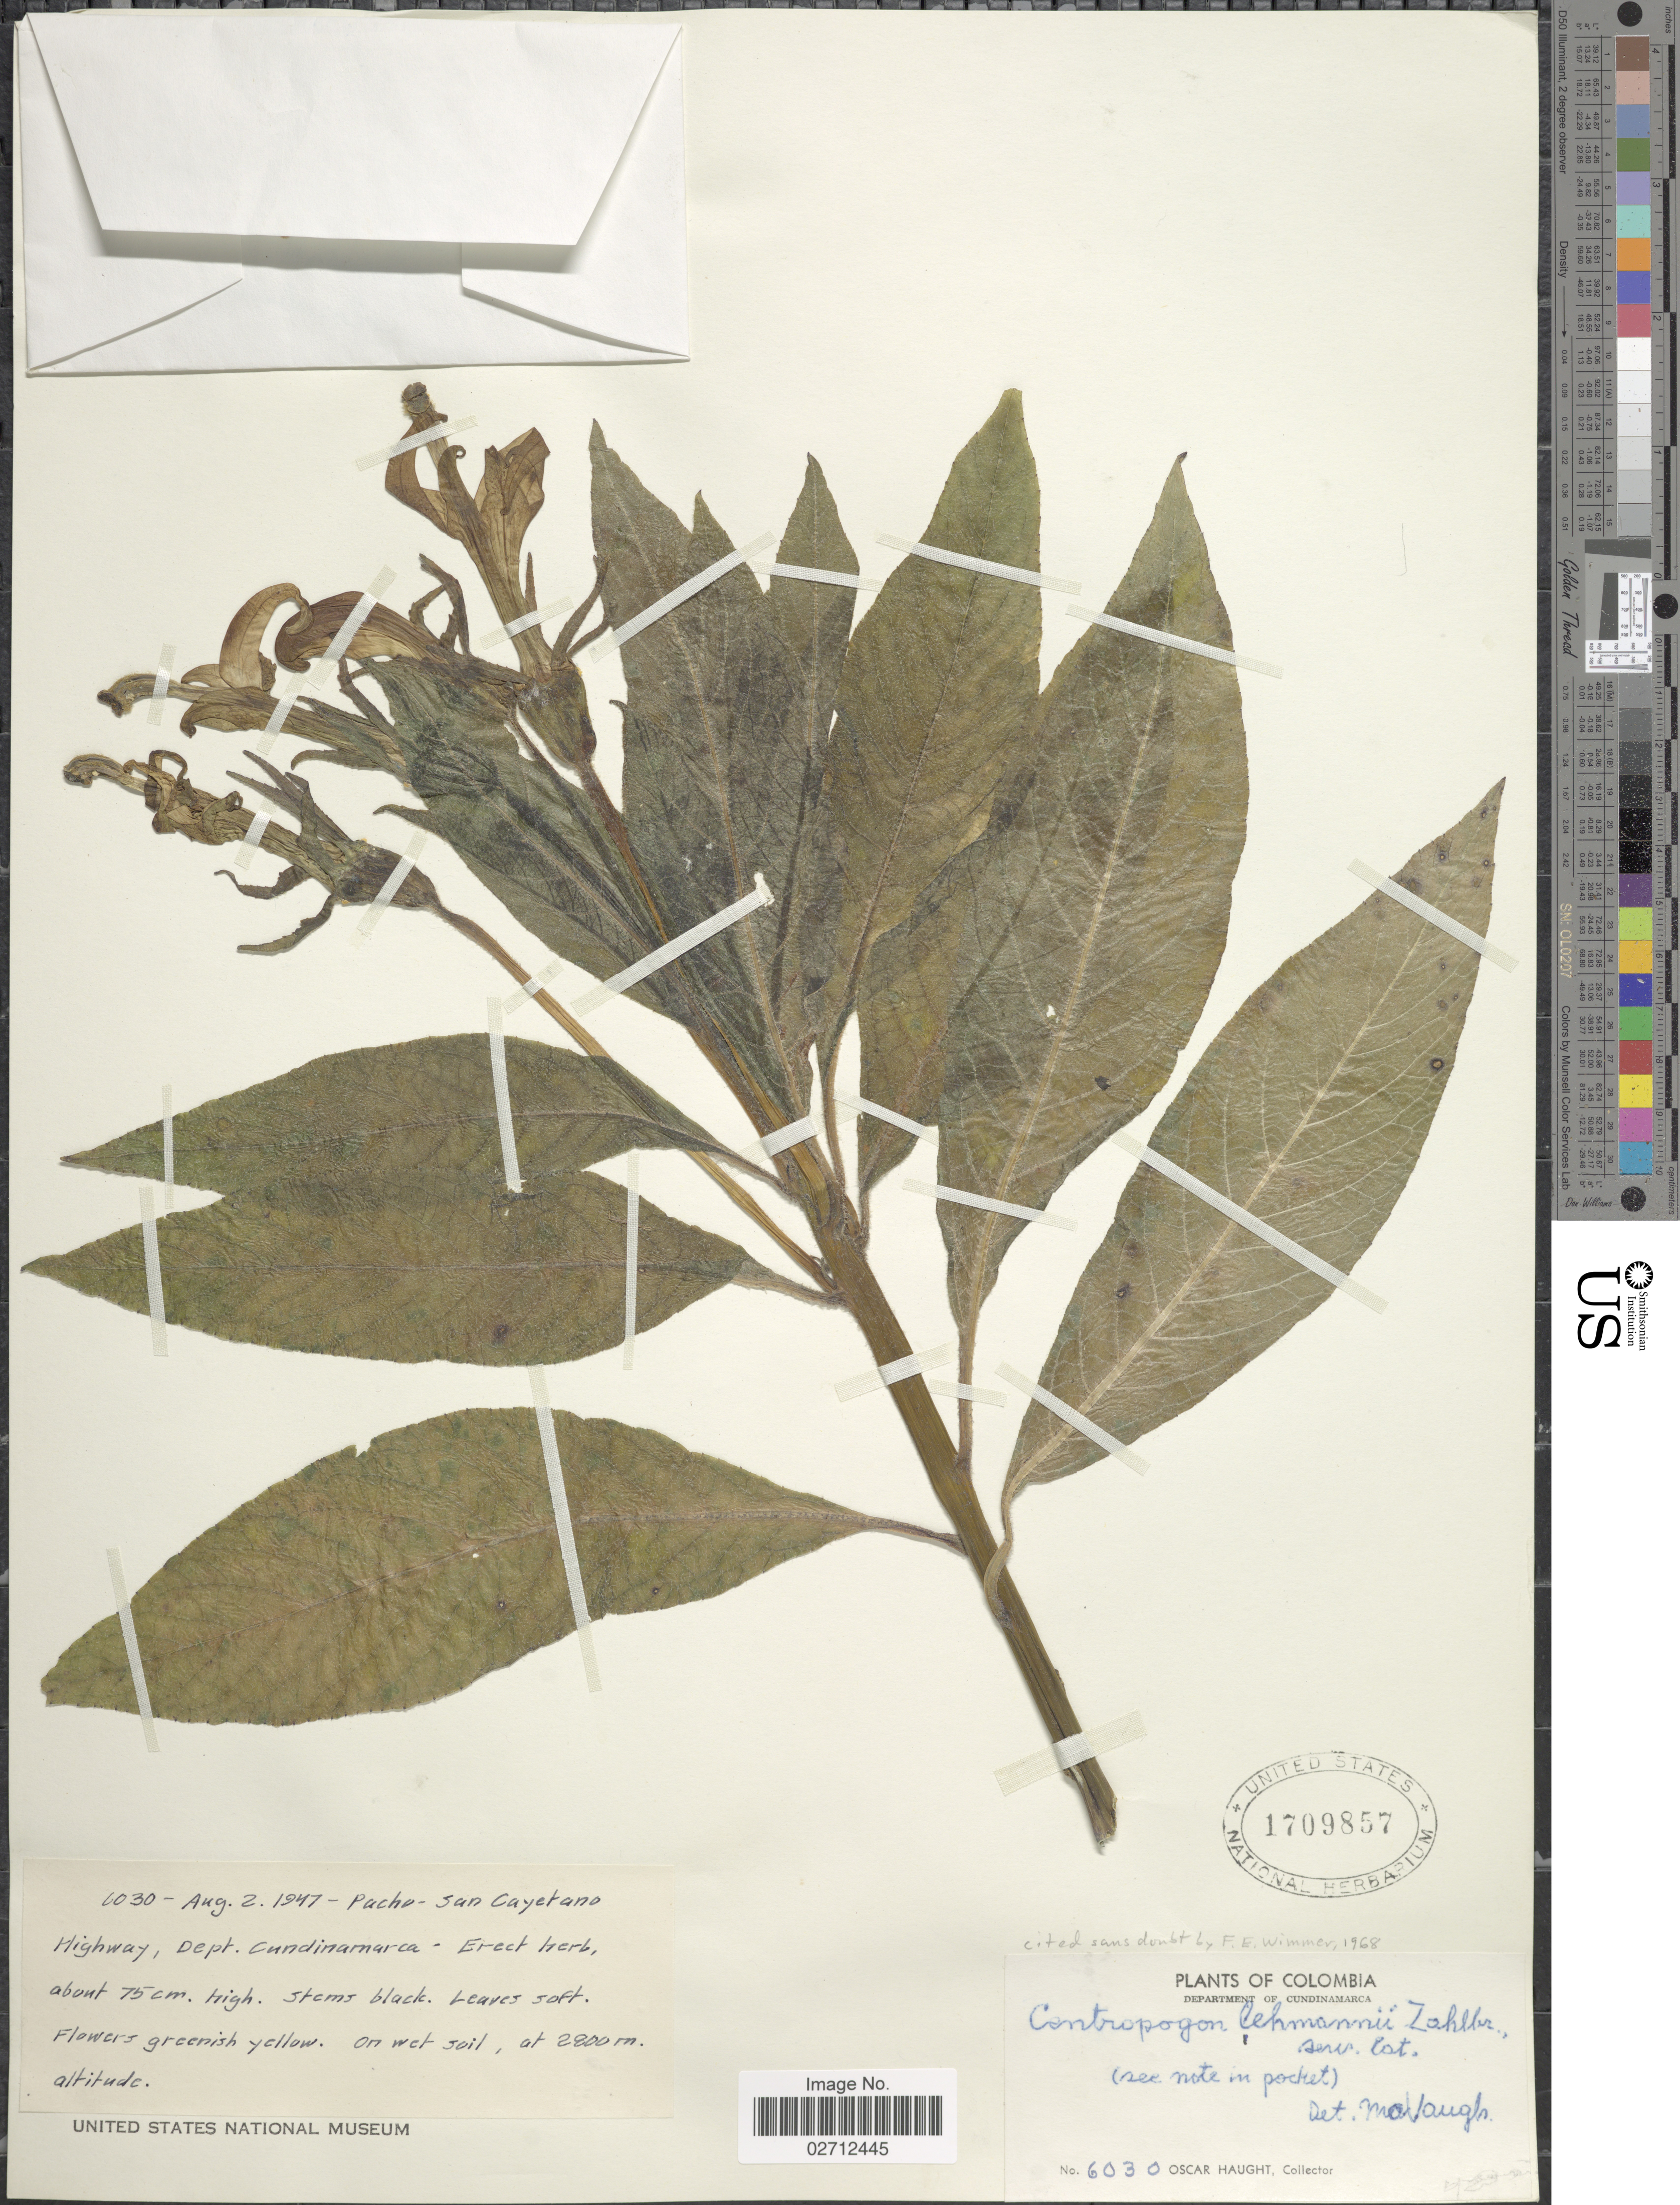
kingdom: Plantae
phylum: Tracheophyta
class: Magnoliopsida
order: Asterales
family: Campanulaceae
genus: Centropogon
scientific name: Centropogon lehmannii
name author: Zahlbr.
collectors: O. Haught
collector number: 6030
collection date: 1947-08-02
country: Colombia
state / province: Cundinamarca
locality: Department of Cundinamarca, Pacho - San Cayetano Highway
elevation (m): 2200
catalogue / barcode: US 1709857